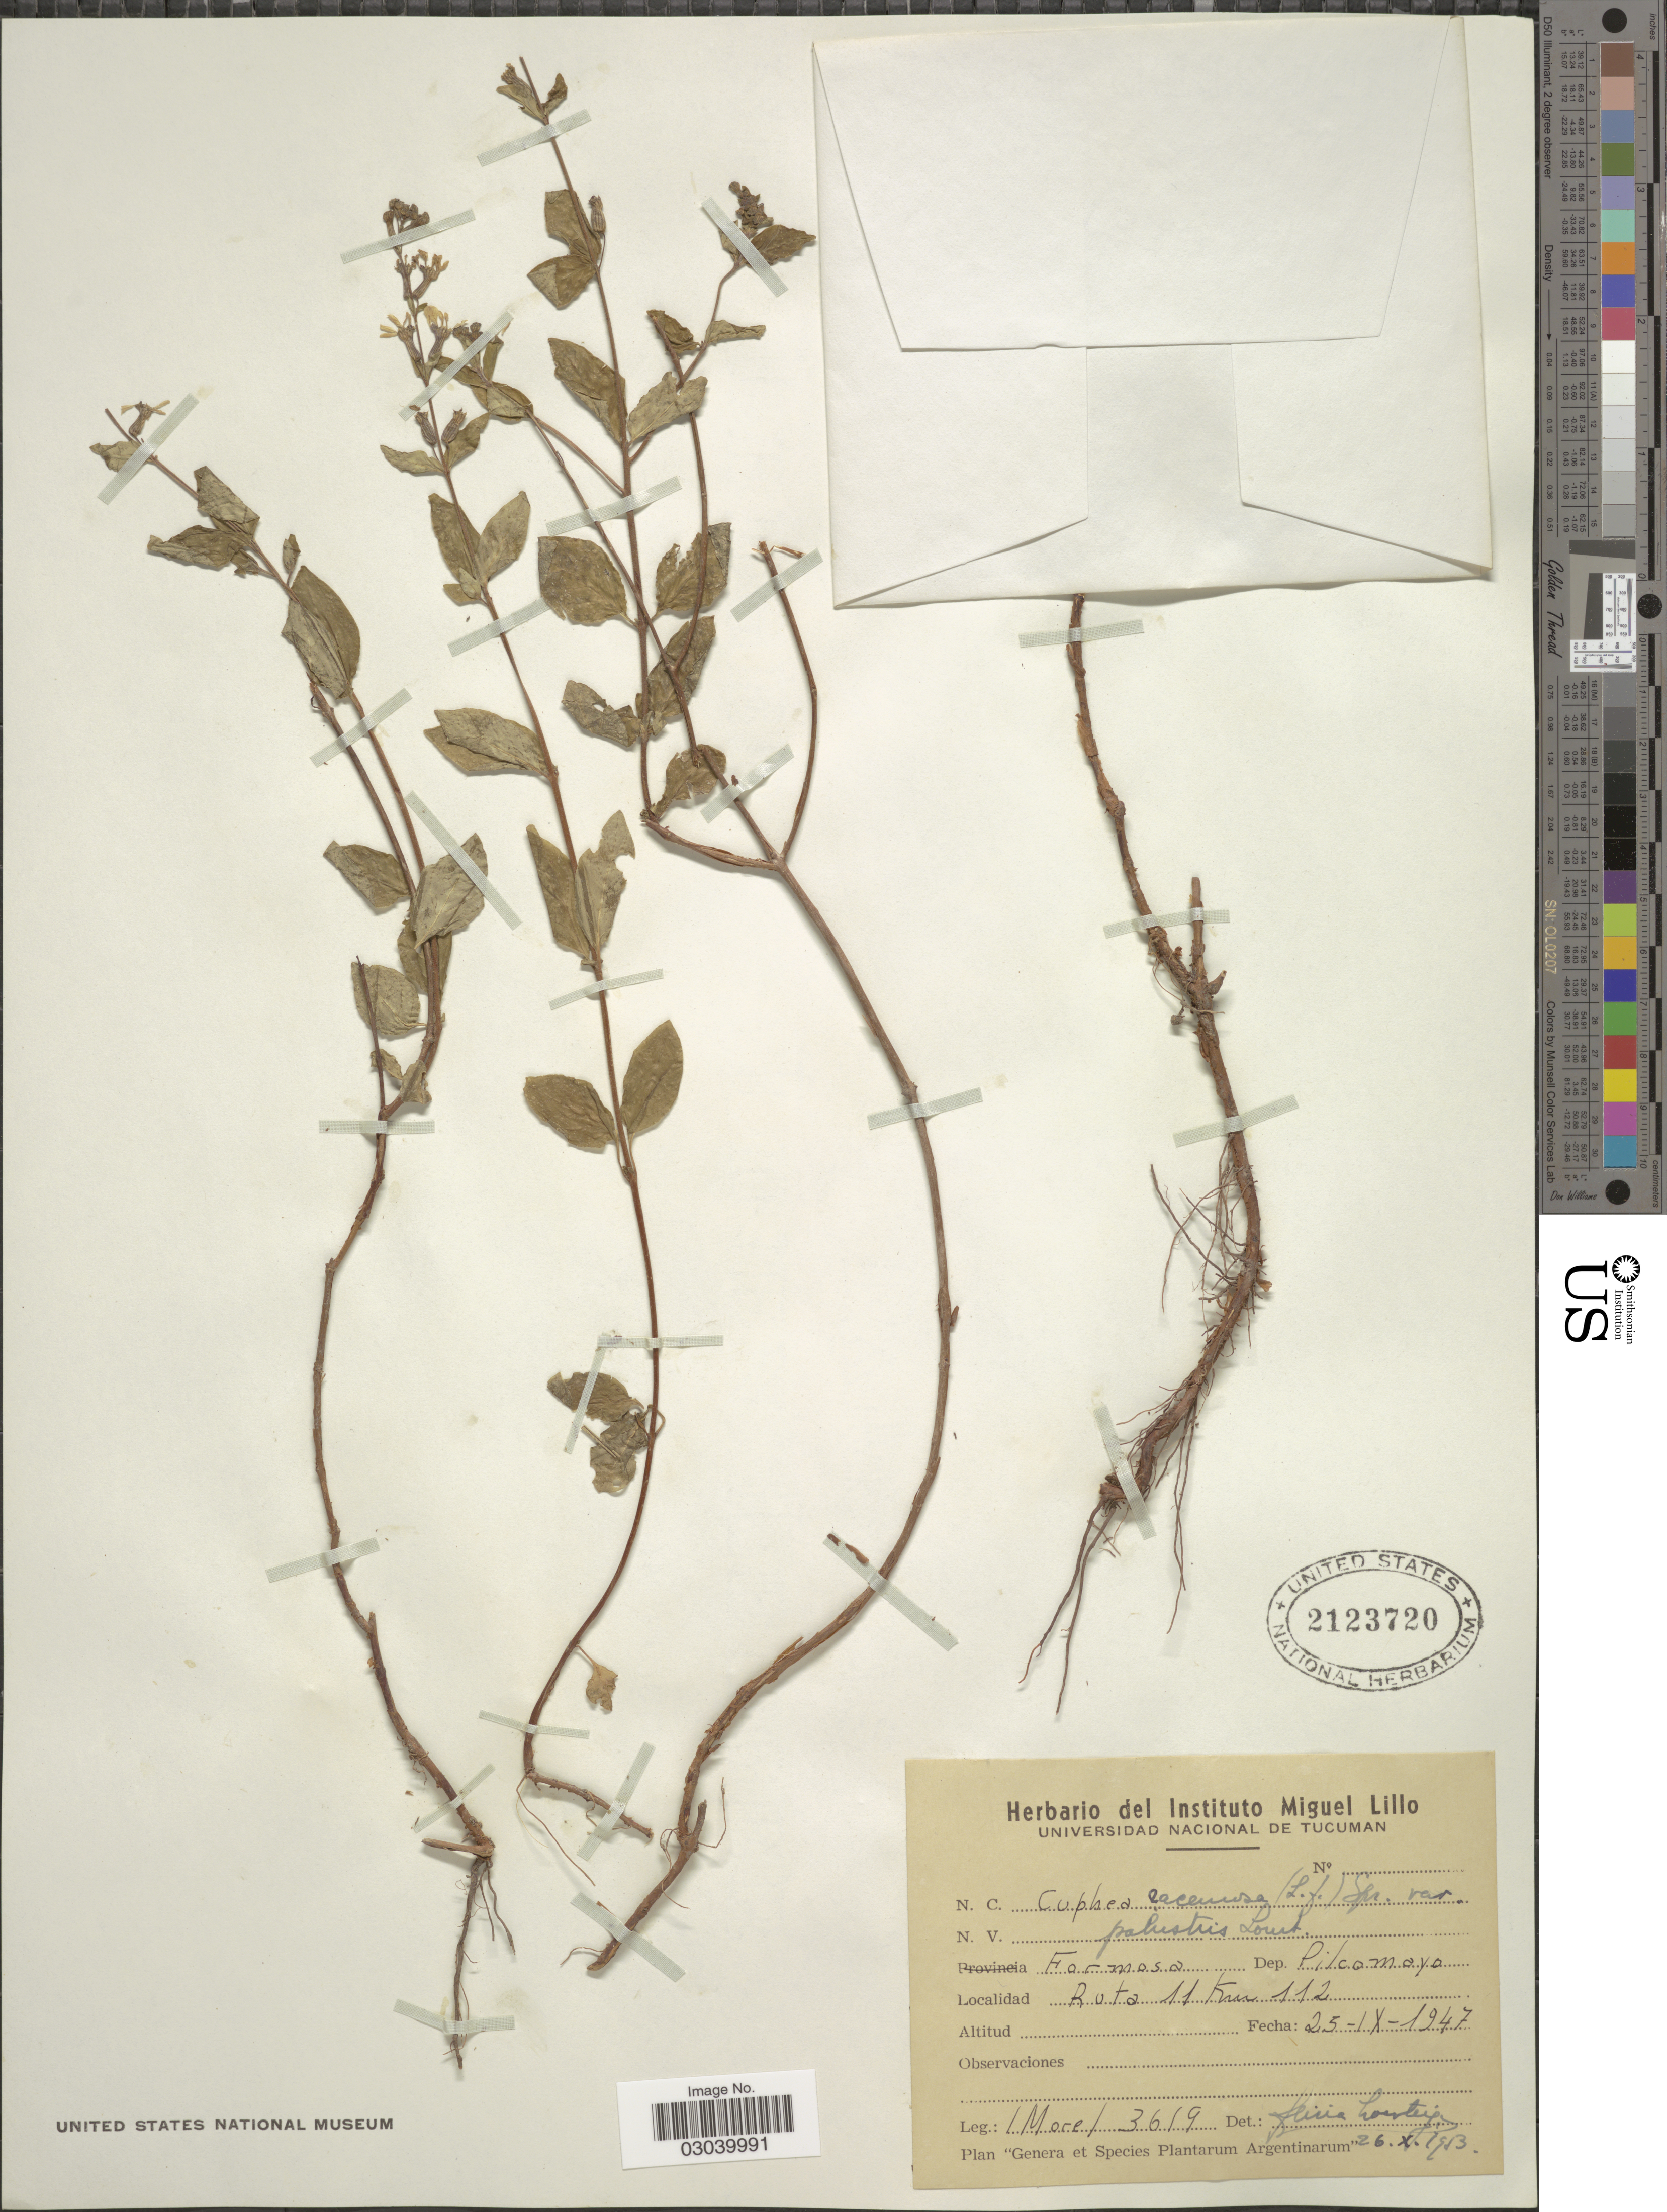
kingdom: Plantae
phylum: Tracheophyta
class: Magnoliopsida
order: Myrtales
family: Lythraceae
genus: Cuphea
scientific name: Cuphea racemosa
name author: (L. f.) Spreng.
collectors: I. Morel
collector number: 3619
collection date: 1947-09-25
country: Argentina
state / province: Formosa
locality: Dep. Pilcomaya, Ruta 11 Km 112.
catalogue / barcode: US 2123720